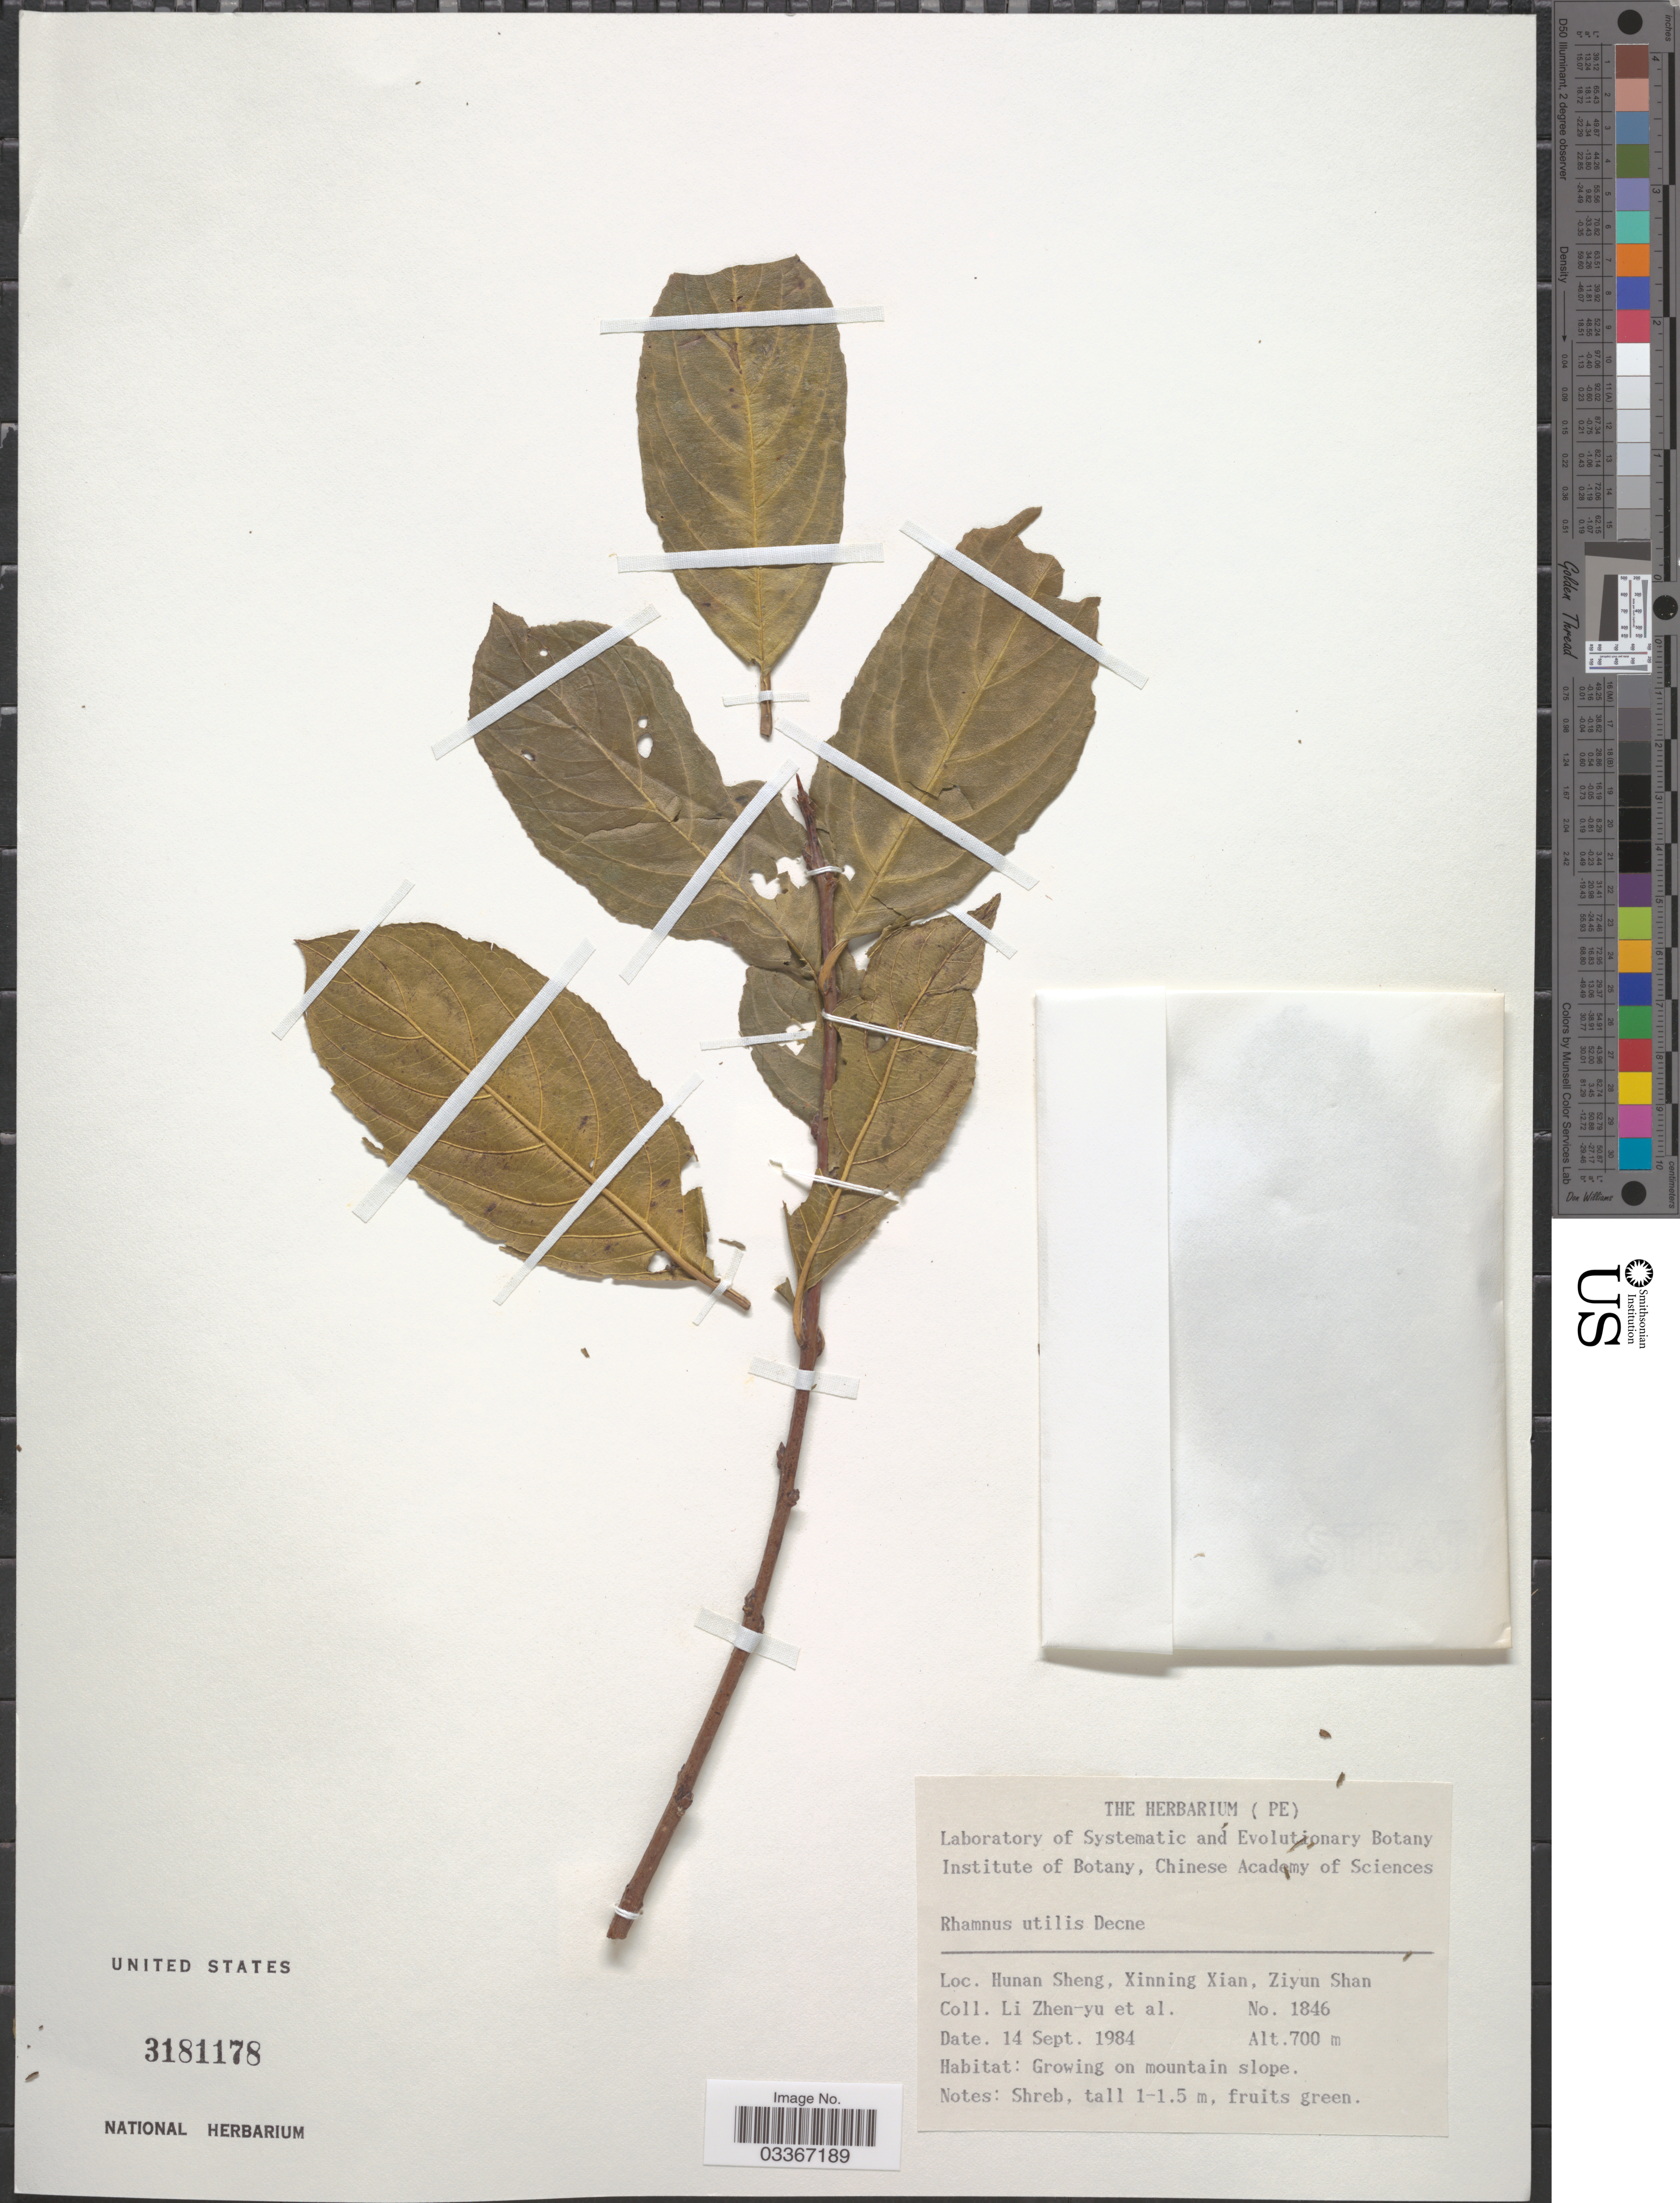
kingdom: Plantae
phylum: Tracheophyta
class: Magnoliopsida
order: Rosales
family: Rhamnaceae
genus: Rhamnus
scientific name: Rhamnus utilis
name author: Decne.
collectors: Z. Y. Li & et al.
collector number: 1846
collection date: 1984-09-14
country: China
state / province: Hunan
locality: Hunan Sheng, Xinning Xian, Ziyun Shan.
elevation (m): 700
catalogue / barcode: US 3181178